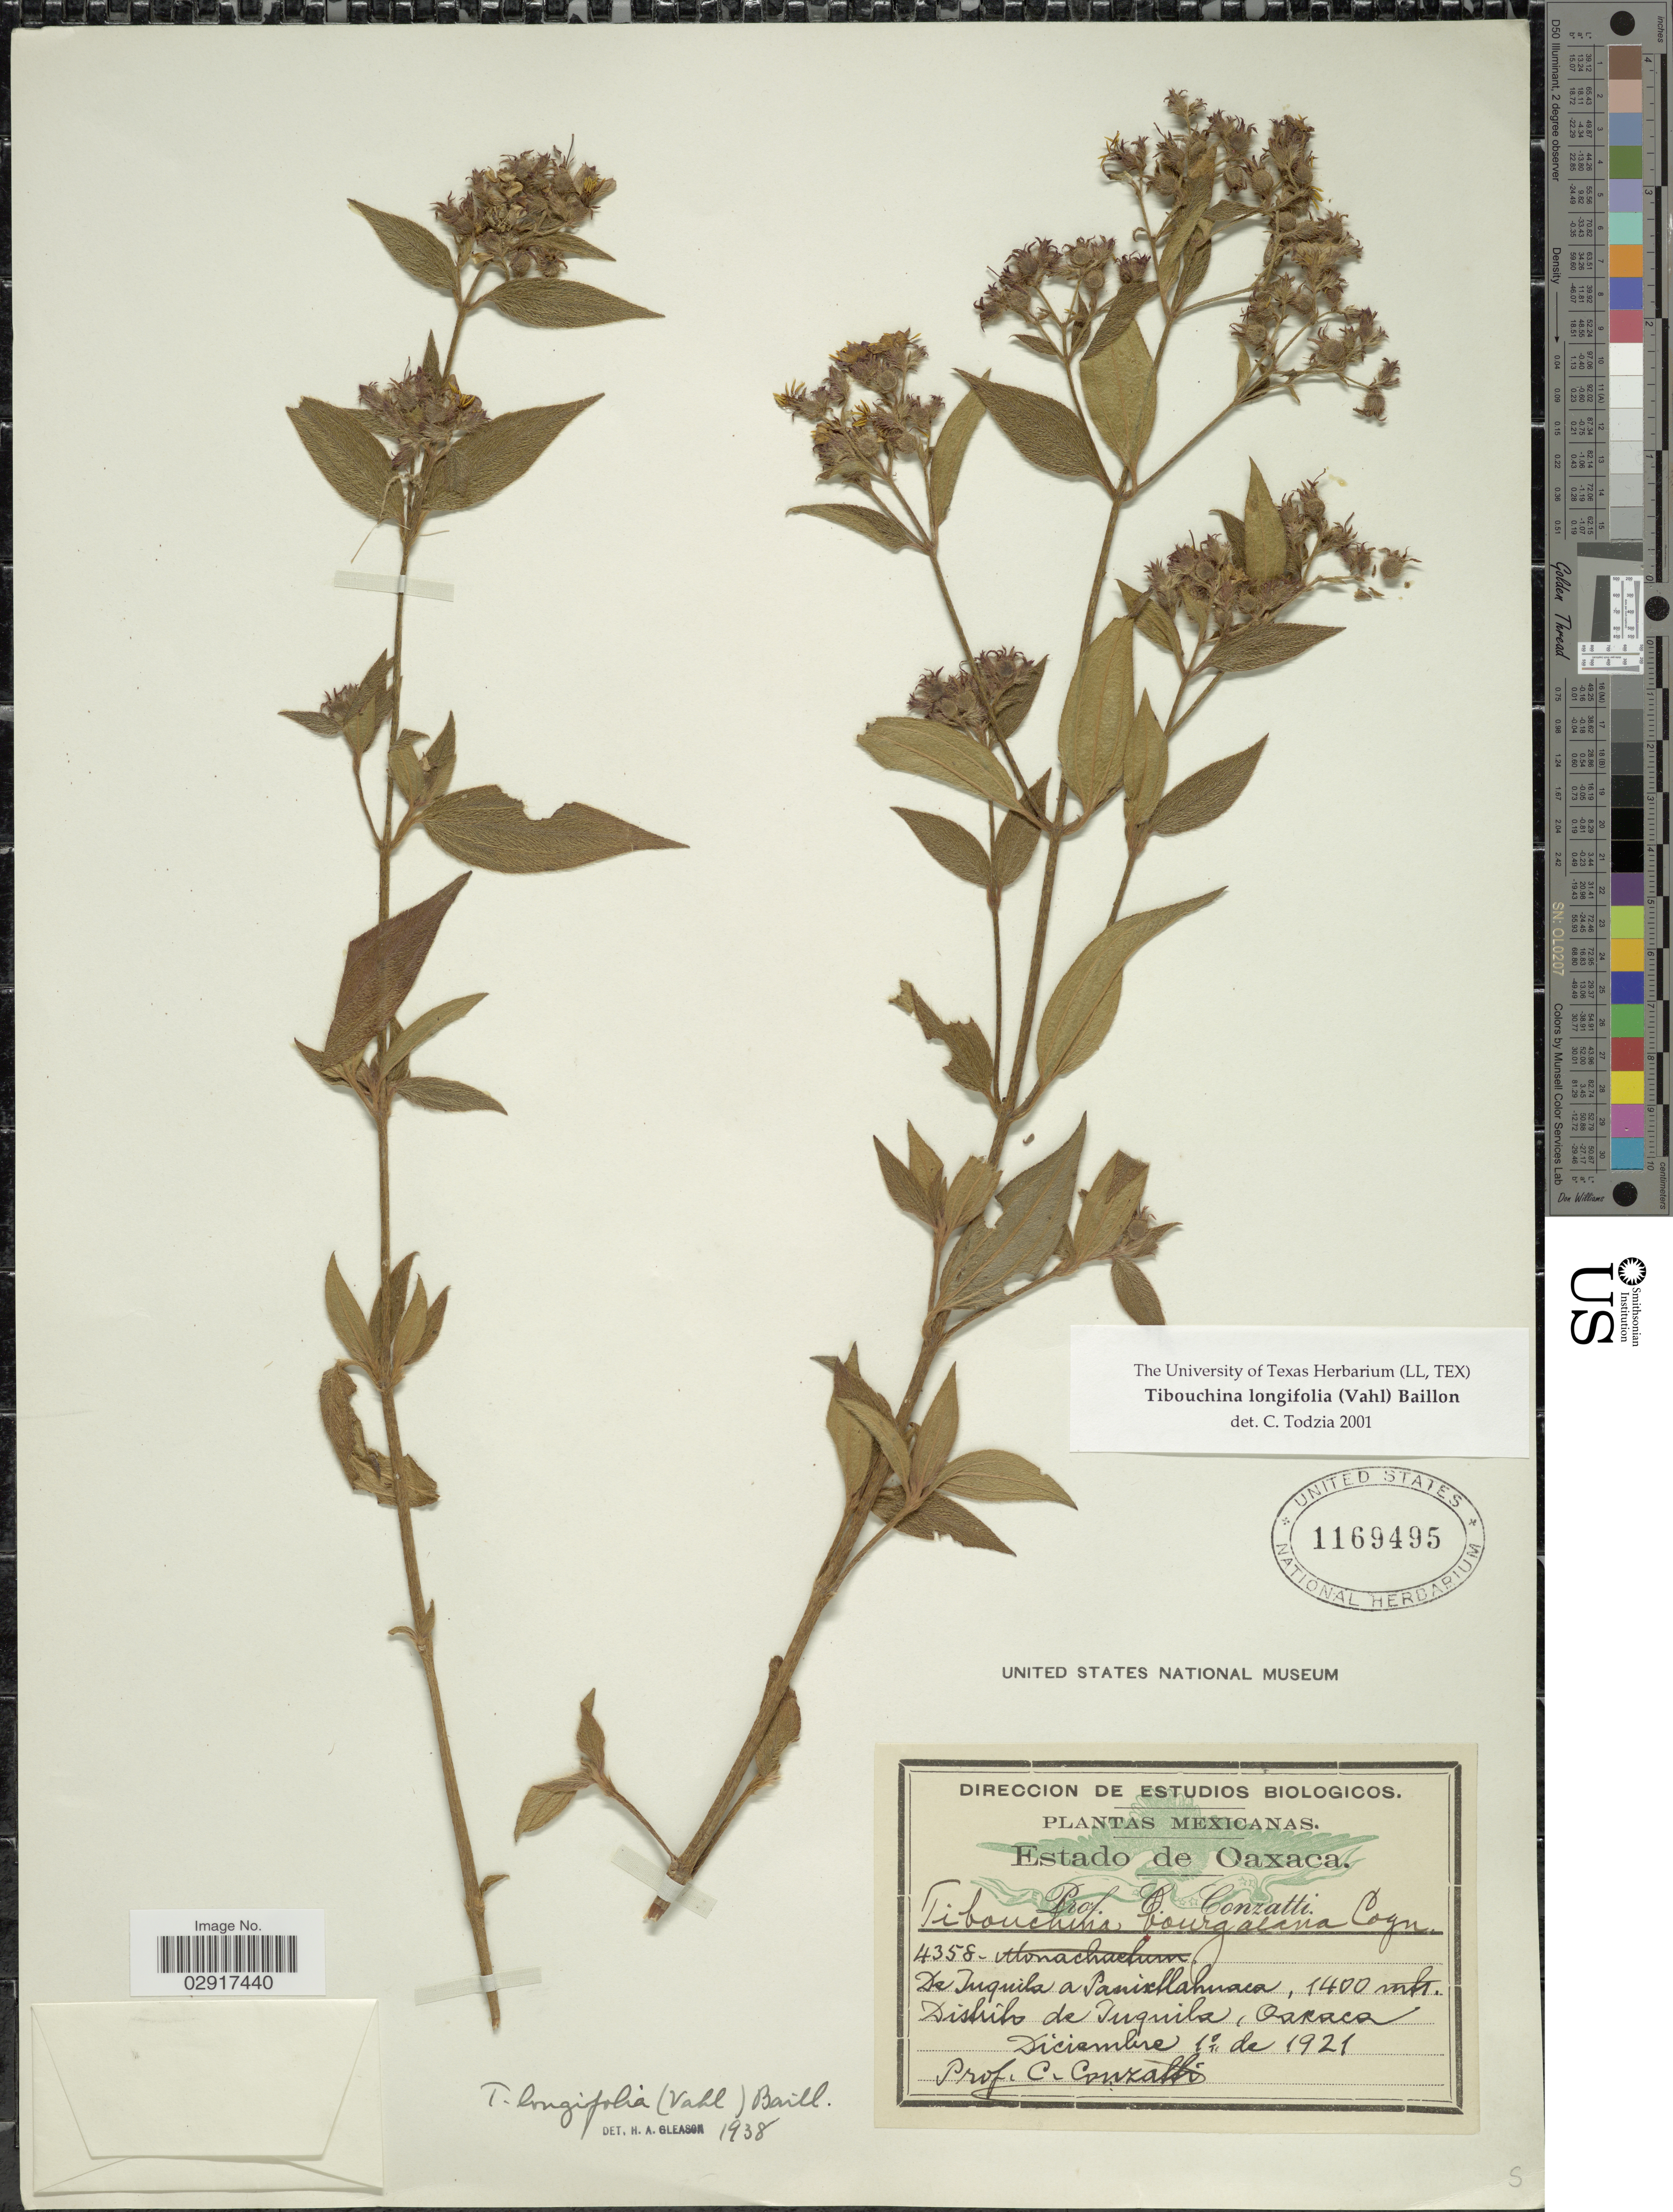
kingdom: Plantae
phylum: Tracheophyta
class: Magnoliopsida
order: Myrtales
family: Melastomataceae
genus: Chaetogastra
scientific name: Chaetogastra longifolia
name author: (Vahl) DC.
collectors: C. Conzatti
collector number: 4358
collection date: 1921-12-01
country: Mexico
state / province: Oaxaca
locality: Estado de Oaxaca. De Juquila a Panixtlahuaca. Distrito de Juquila.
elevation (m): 1400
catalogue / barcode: US 1169495